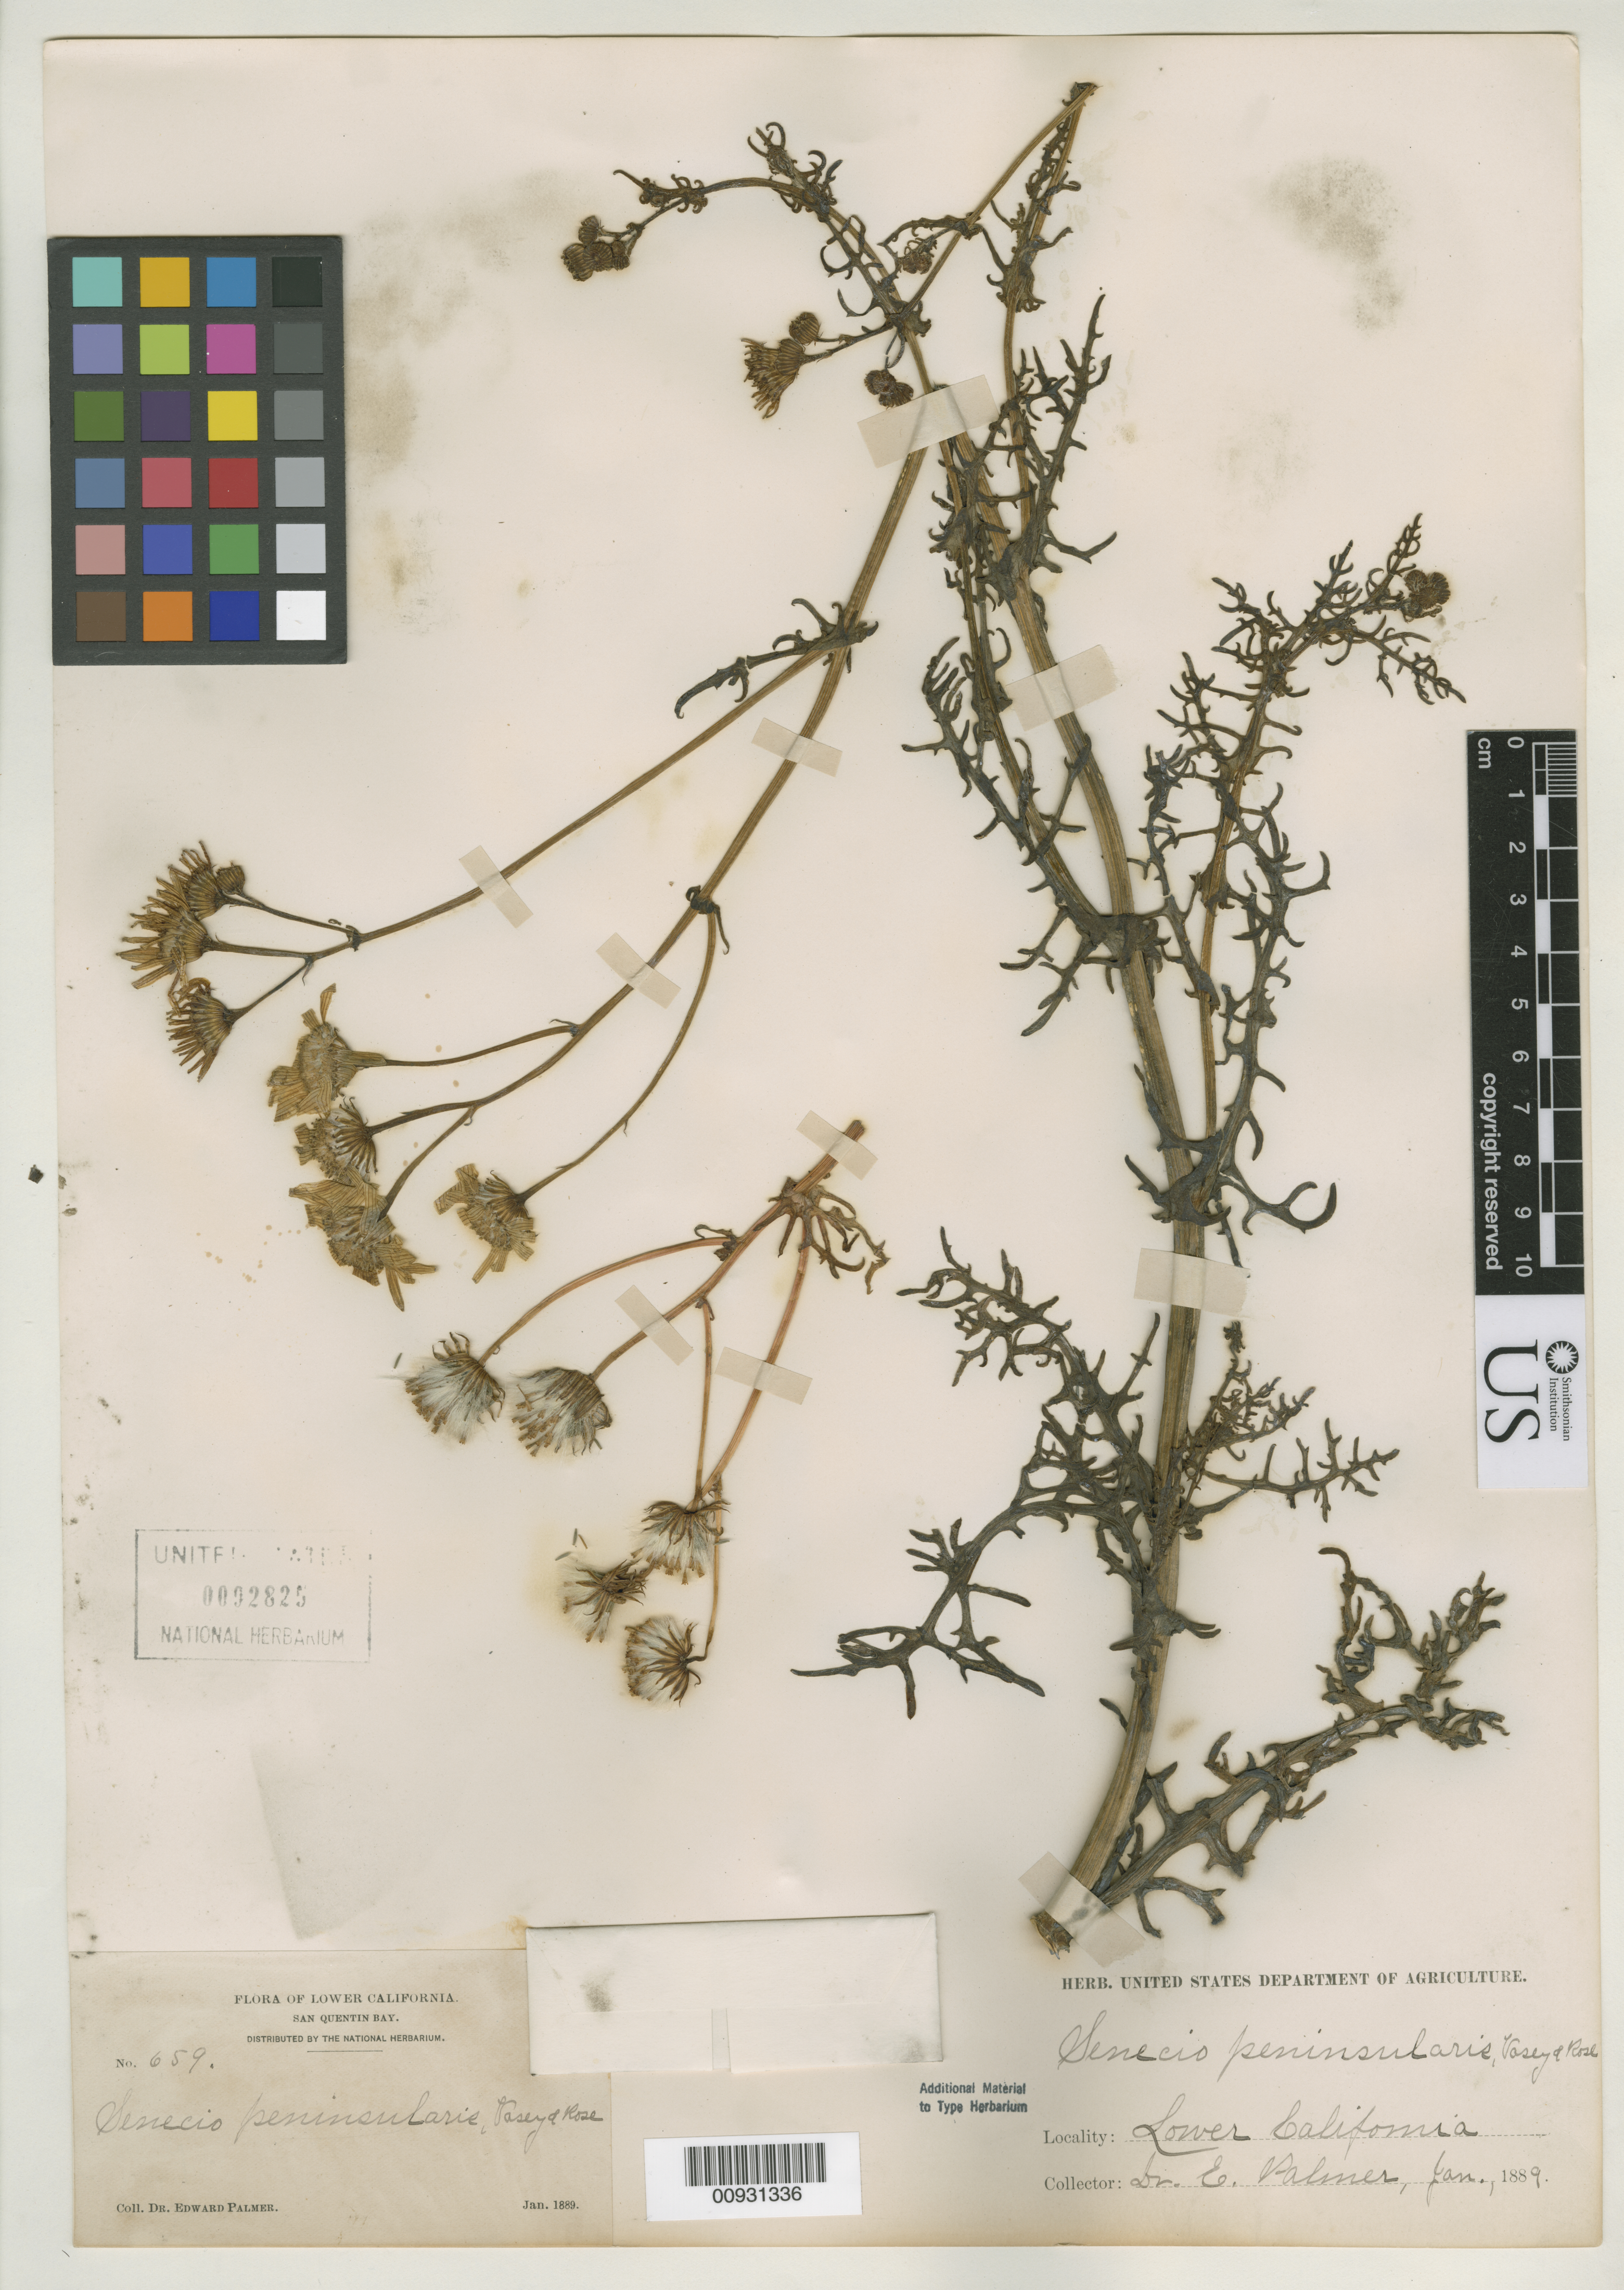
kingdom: Plantae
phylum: Tracheophyta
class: Magnoliopsida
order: Asterales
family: Asteraceae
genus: Senecio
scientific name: Senecio peninsularis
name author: Vasey & Rose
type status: Isotype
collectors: E. Palmer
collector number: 659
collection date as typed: Jan 1889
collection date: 1889-01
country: Mexico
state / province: Baja California Norte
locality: San Quentin Bay.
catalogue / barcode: US 92825